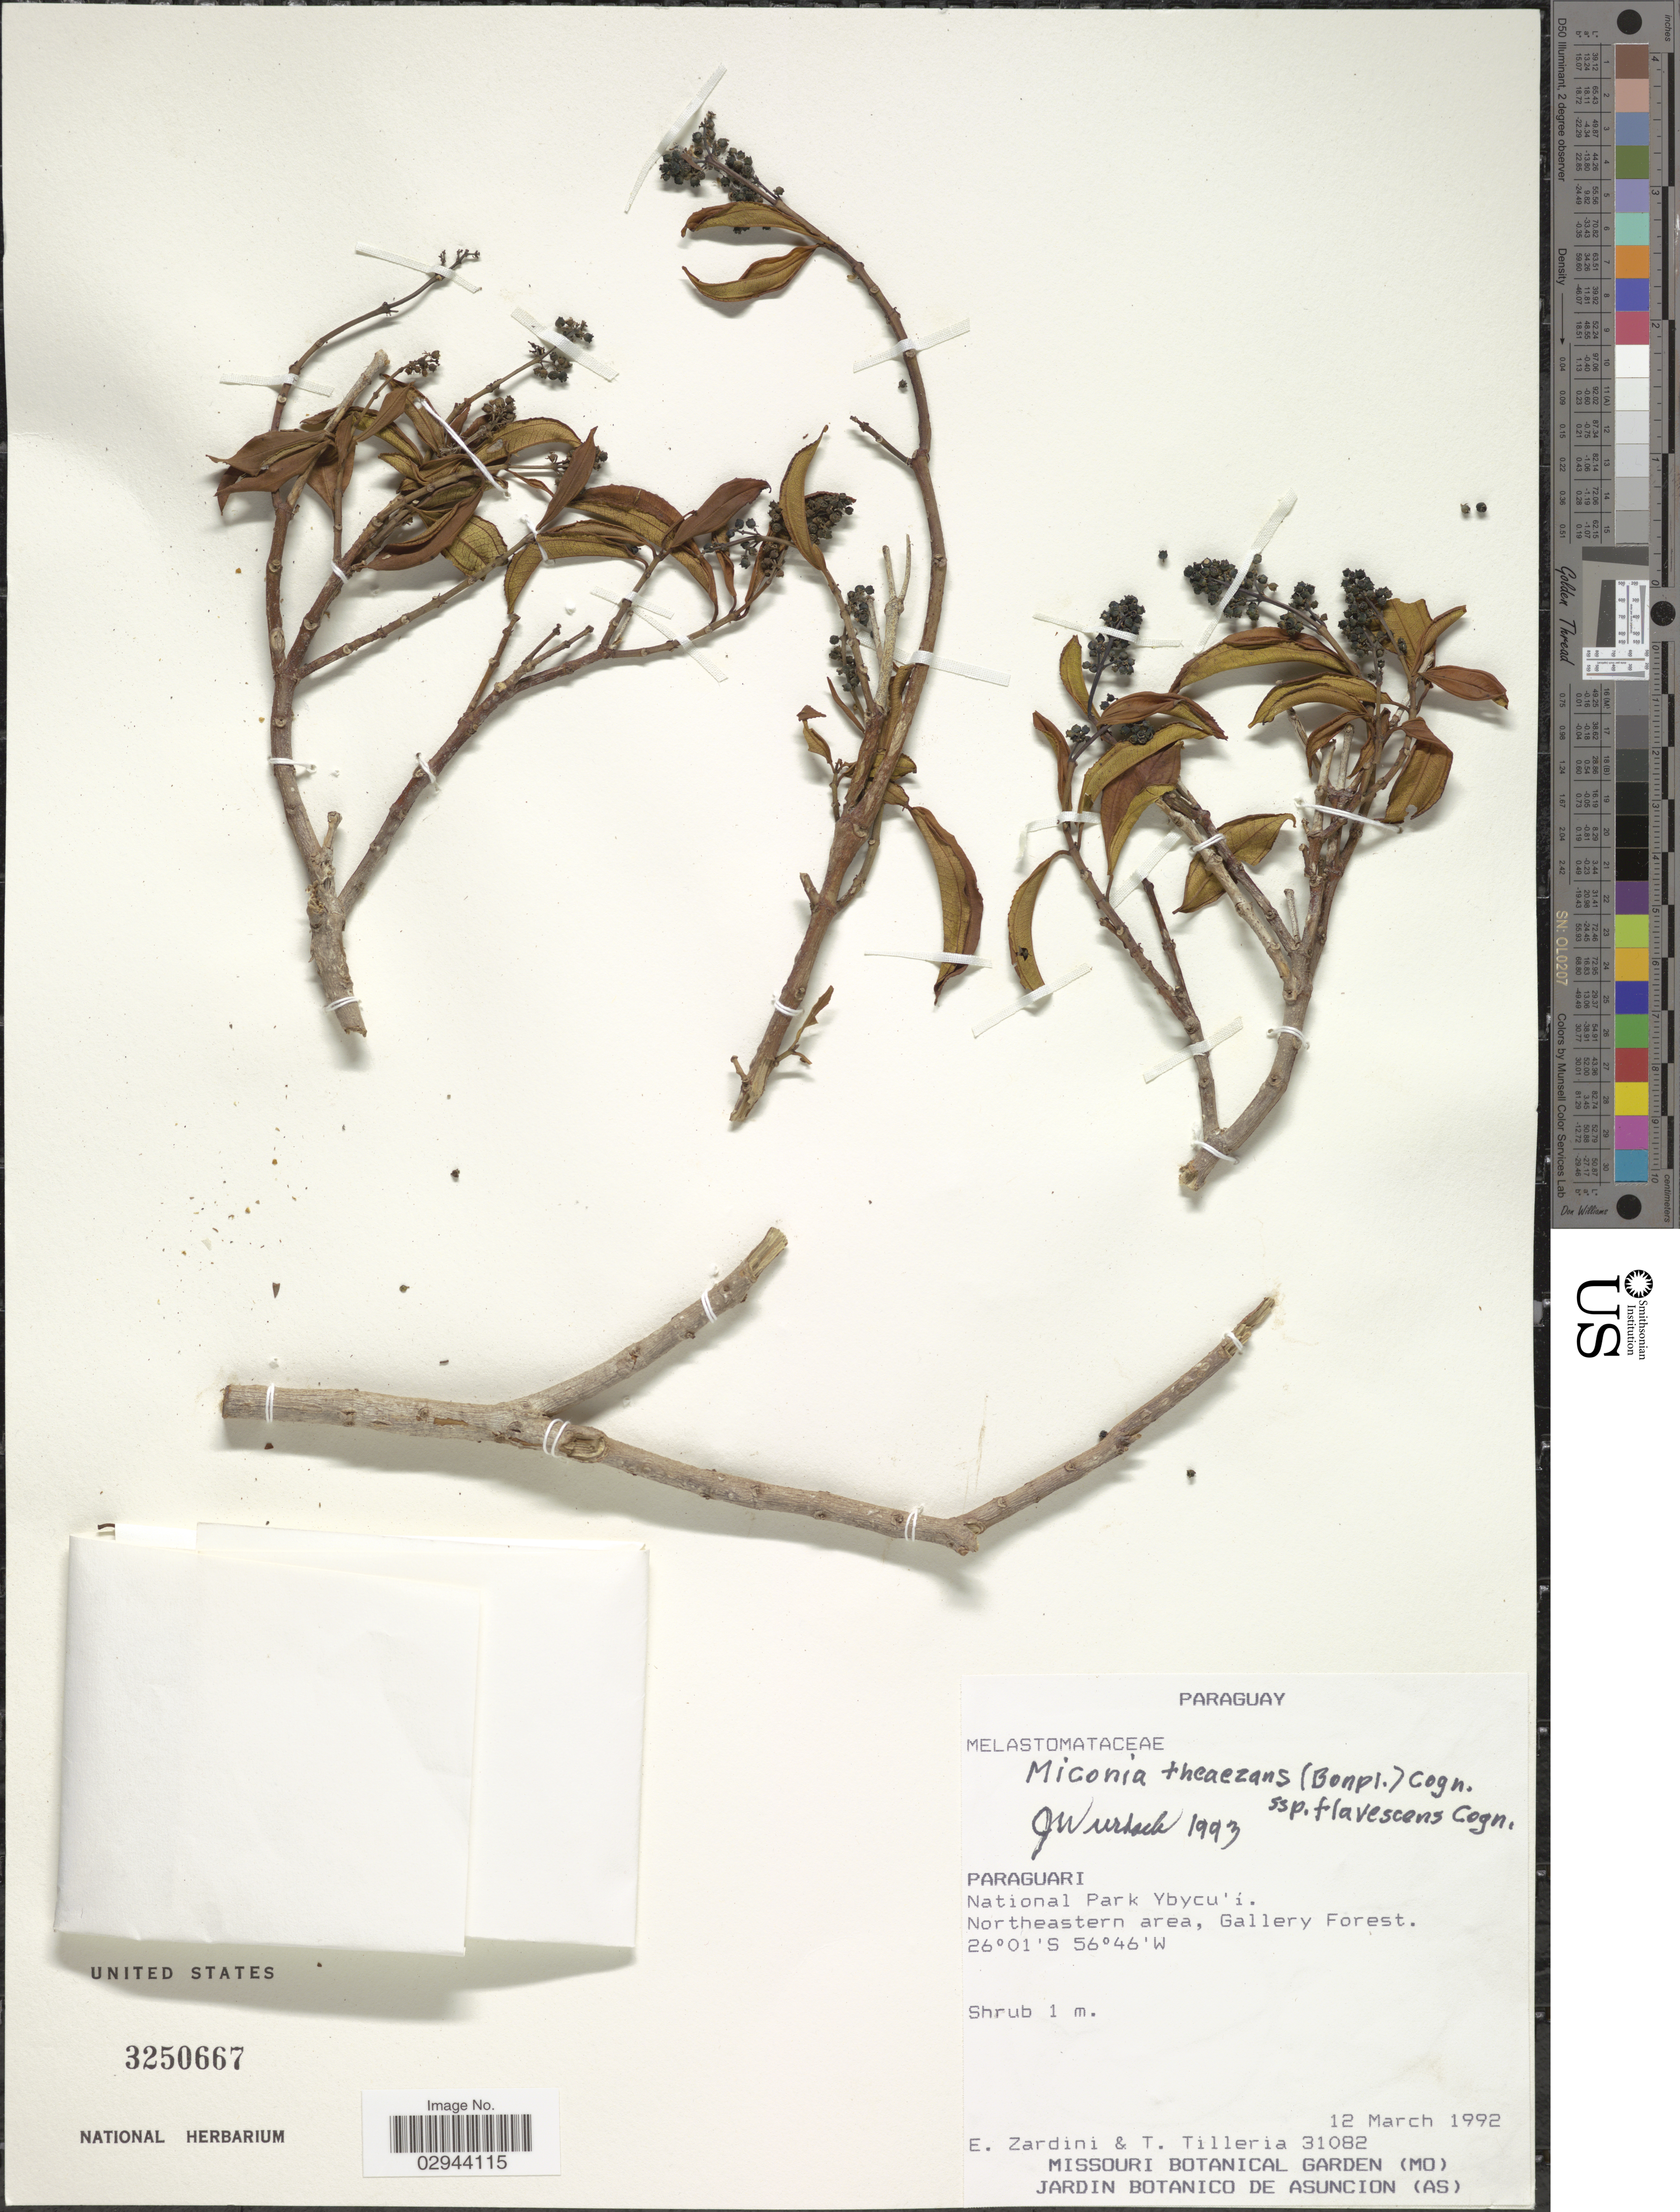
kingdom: Plantae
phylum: Tracheophyta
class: Magnoliopsida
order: Myrtales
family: Melastomataceae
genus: Miconia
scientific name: Miconia theizans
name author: (Bonpl.) Cogn.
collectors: E. Zardini & T. Tilleria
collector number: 31082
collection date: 1992-03-12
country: Paraguay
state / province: Paraguari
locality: National Park Ybycu'i, Northeastern area, Gallery Forest.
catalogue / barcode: US 3250667